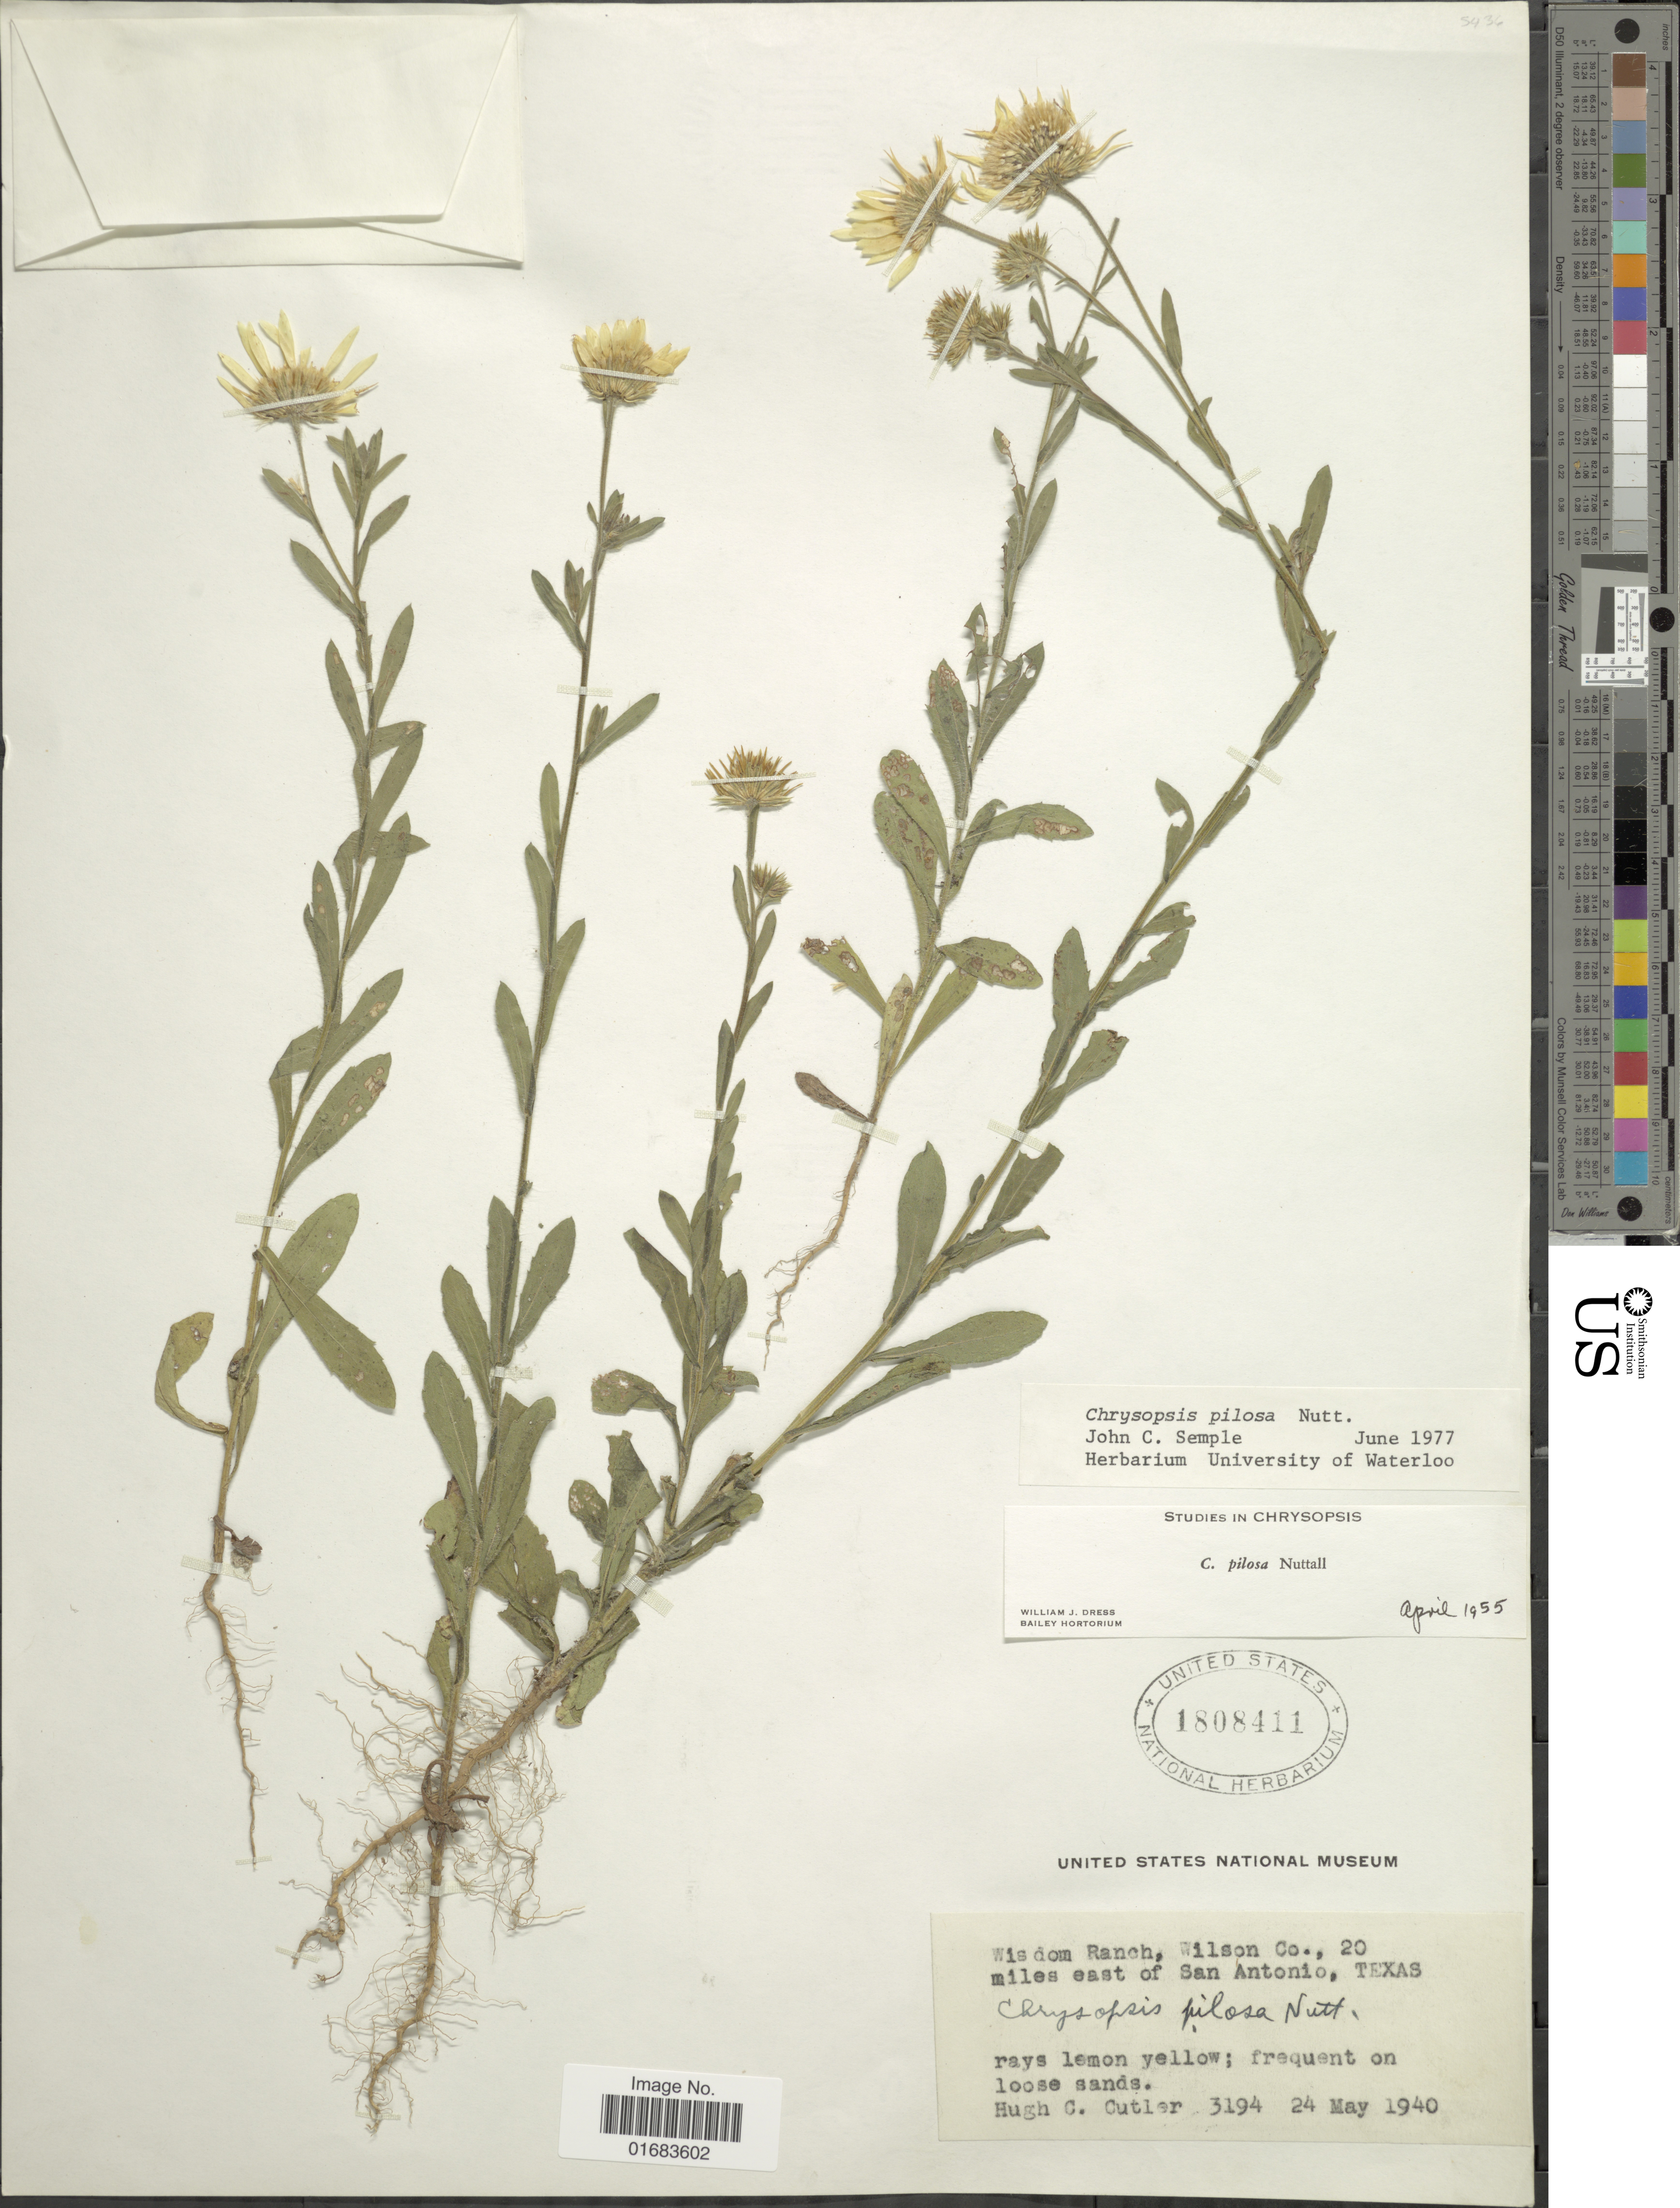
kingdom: Plantae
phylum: Tracheophyta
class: Magnoliopsida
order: Asterales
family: Asteraceae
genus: Chrysopsis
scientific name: Chrysopsis pilosa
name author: Nutt.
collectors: H. C. Cutler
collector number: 3194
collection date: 1940-05-24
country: United States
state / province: Texas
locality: Wisdom Ranch, Wilson, co. 20 miles east of San Antonio.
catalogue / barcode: US 1808411